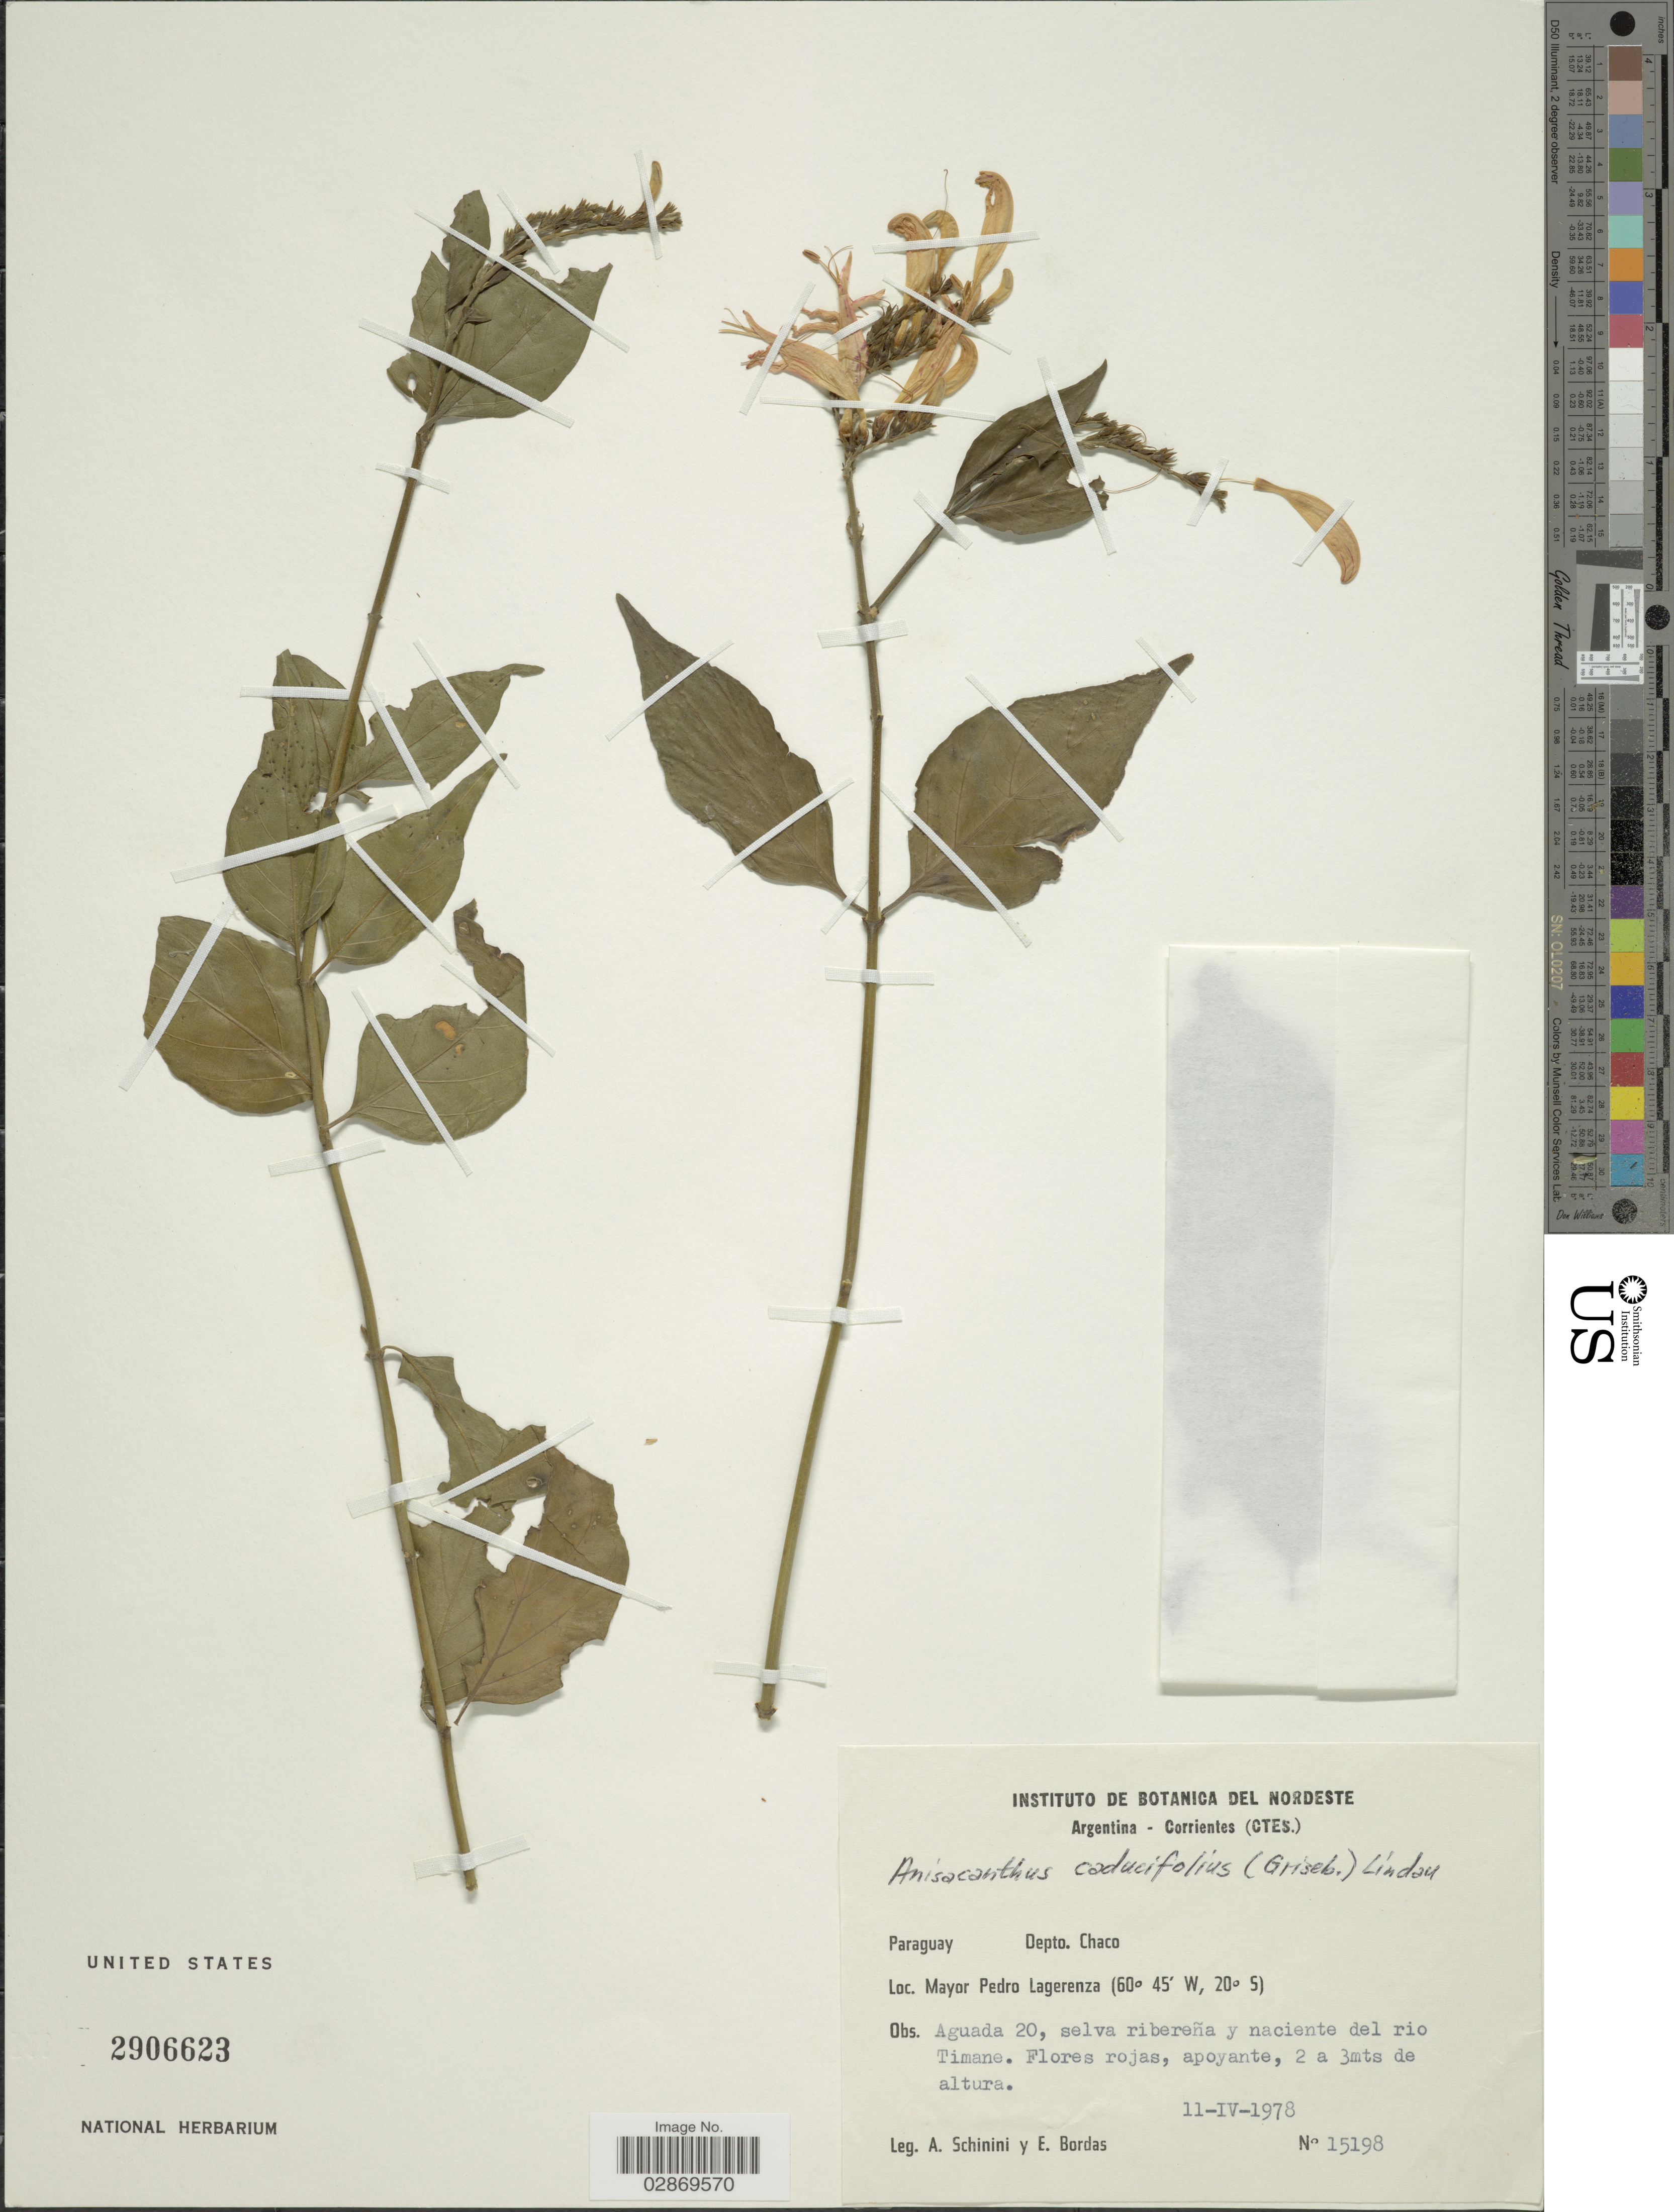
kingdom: Plantae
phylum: Tracheophyta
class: Magnoliopsida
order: Lamiales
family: Acanthaceae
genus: Anisacanthus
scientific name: Anisacanthus boliviensis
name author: (Nees) Wassh.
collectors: A. Schinini & E. Bordas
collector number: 15198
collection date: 1978-04-11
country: Argentina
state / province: Chaco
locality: Depto. Chaco, Mayor Pedro Lagerenza, Aguada 20, selva ribereña y naciente del rio Timane.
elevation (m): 2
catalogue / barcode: US 2906623